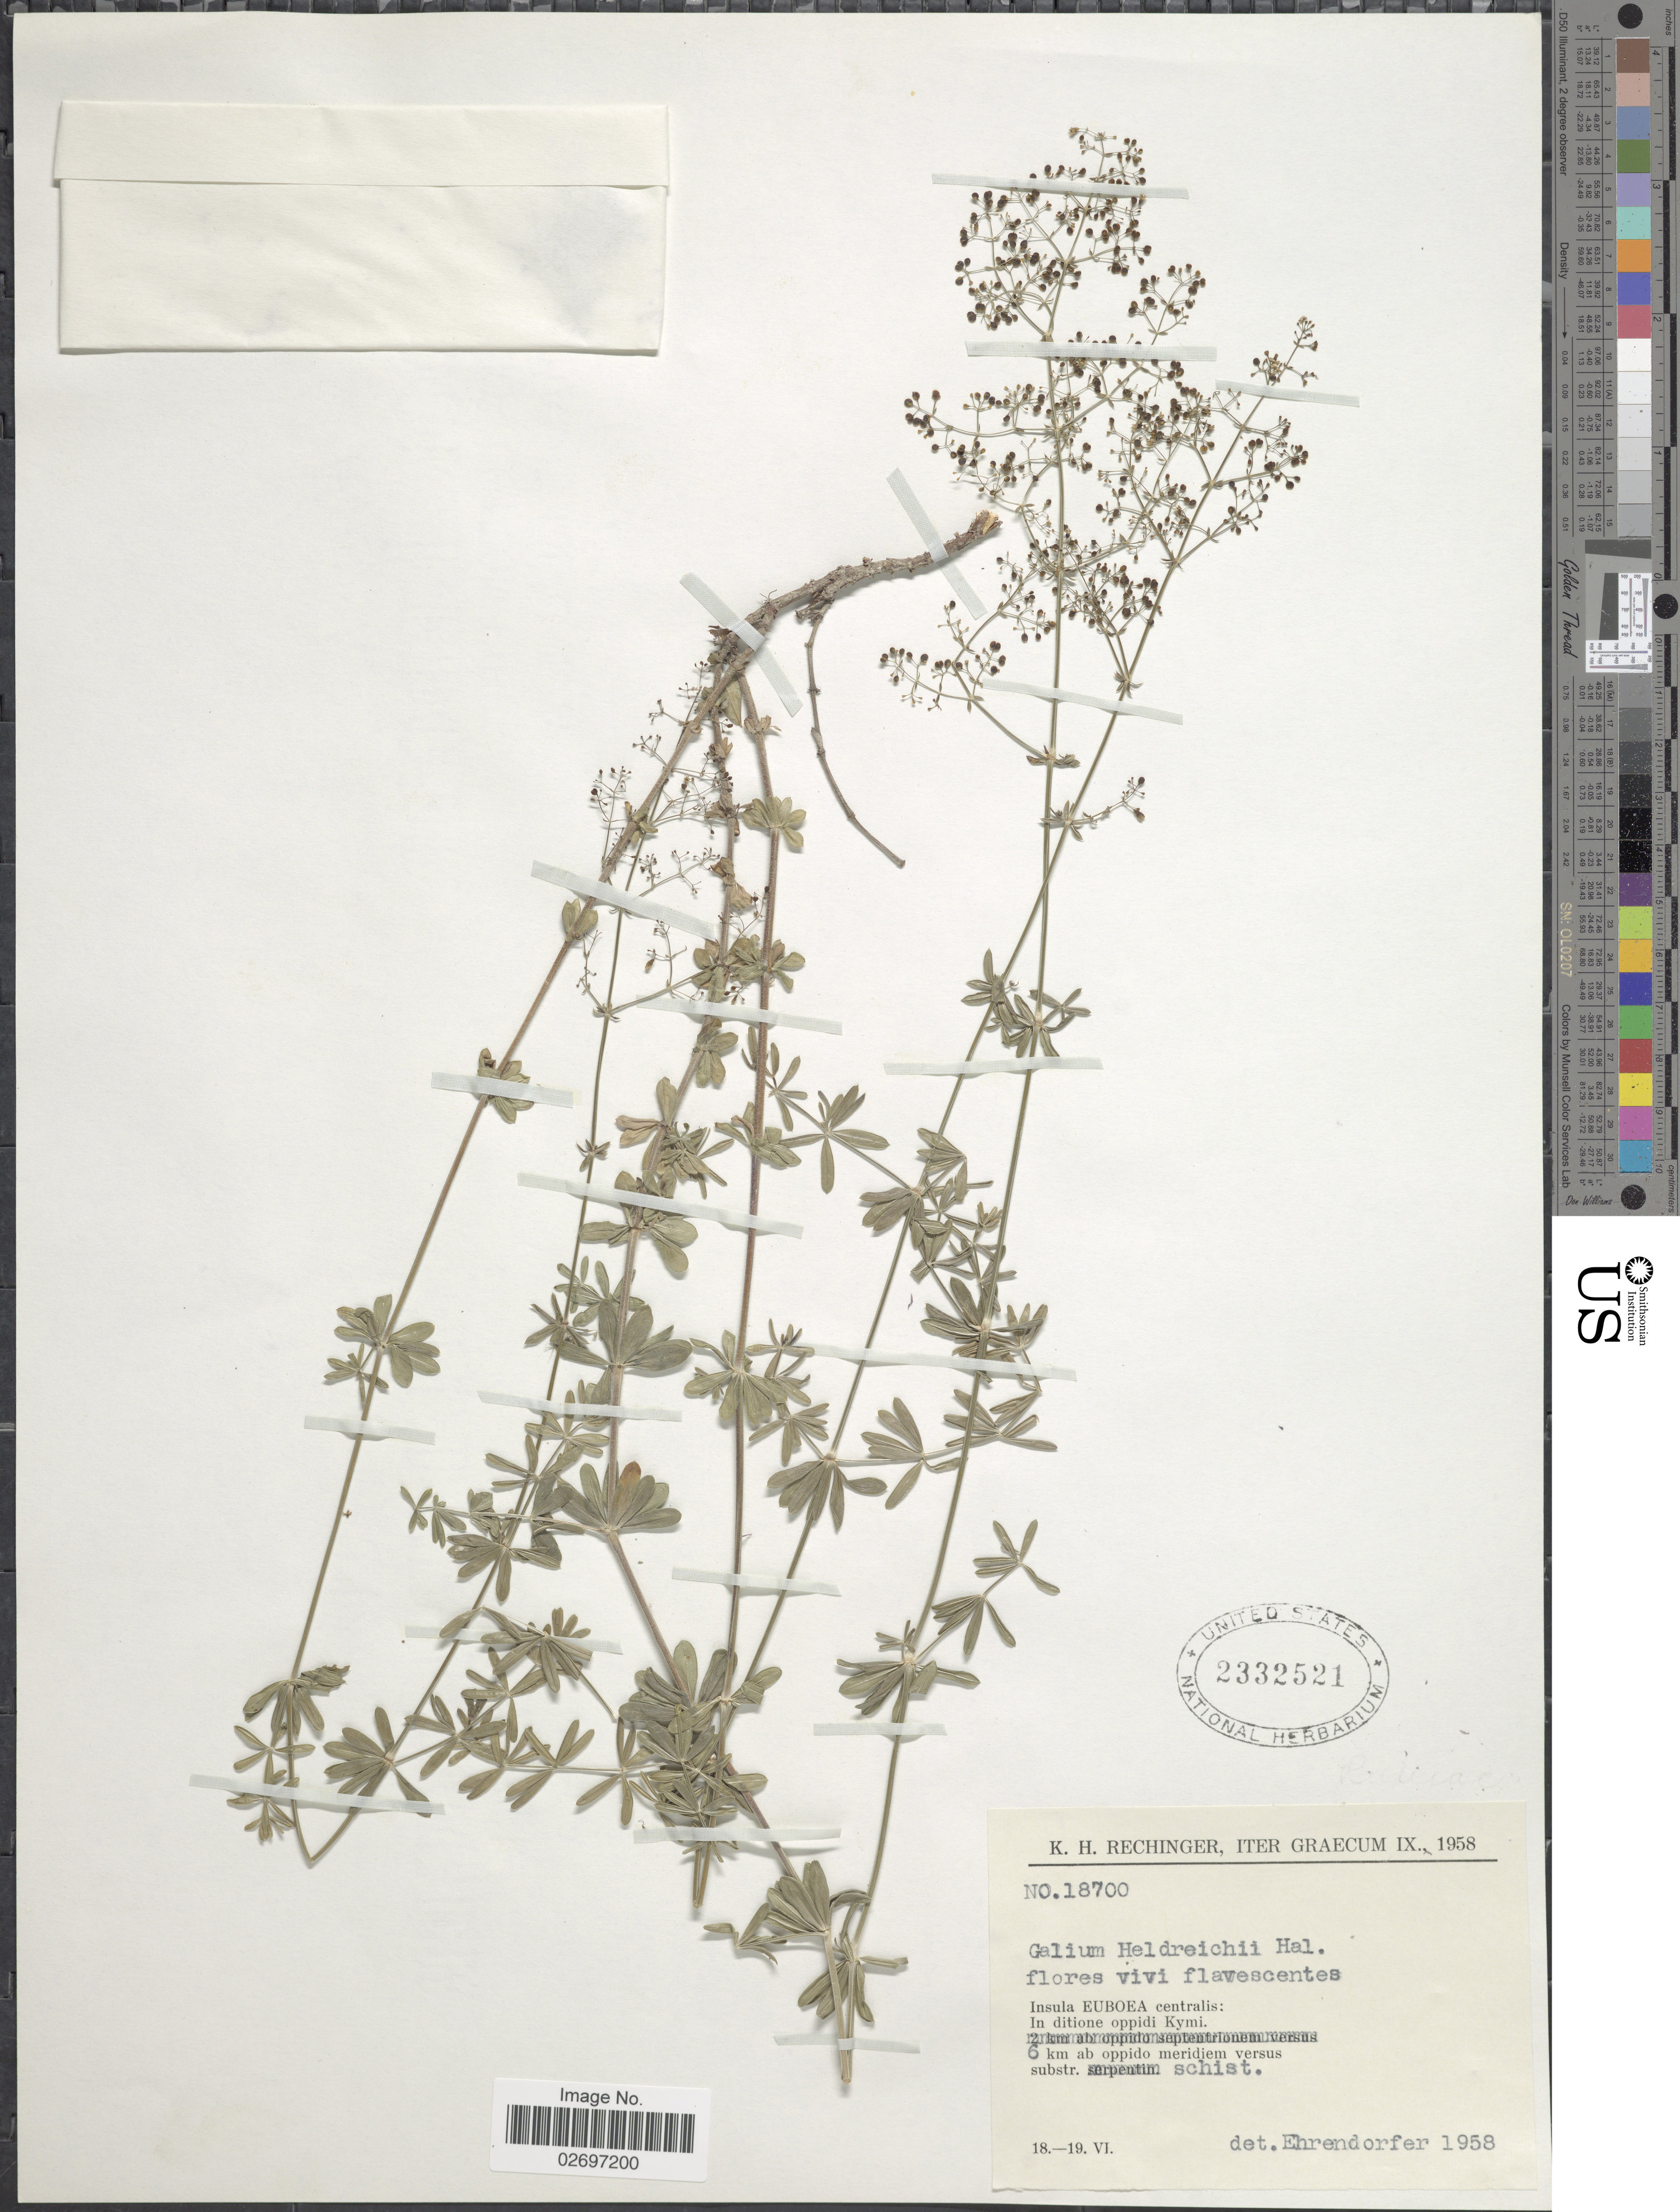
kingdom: Plantae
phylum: Tracheophyta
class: Magnoliopsida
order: Gentianales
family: Rubiaceae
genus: Galium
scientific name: Galium heldreichii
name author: Halácsy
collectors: K. H. Rechinger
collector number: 18700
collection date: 1958-06-18/1958-06-19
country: Greece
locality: Insula Euboea centralis: in Ditione oppidi Kymi, 6 km ab oppido meridiem versus substr. schist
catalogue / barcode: US 2332521